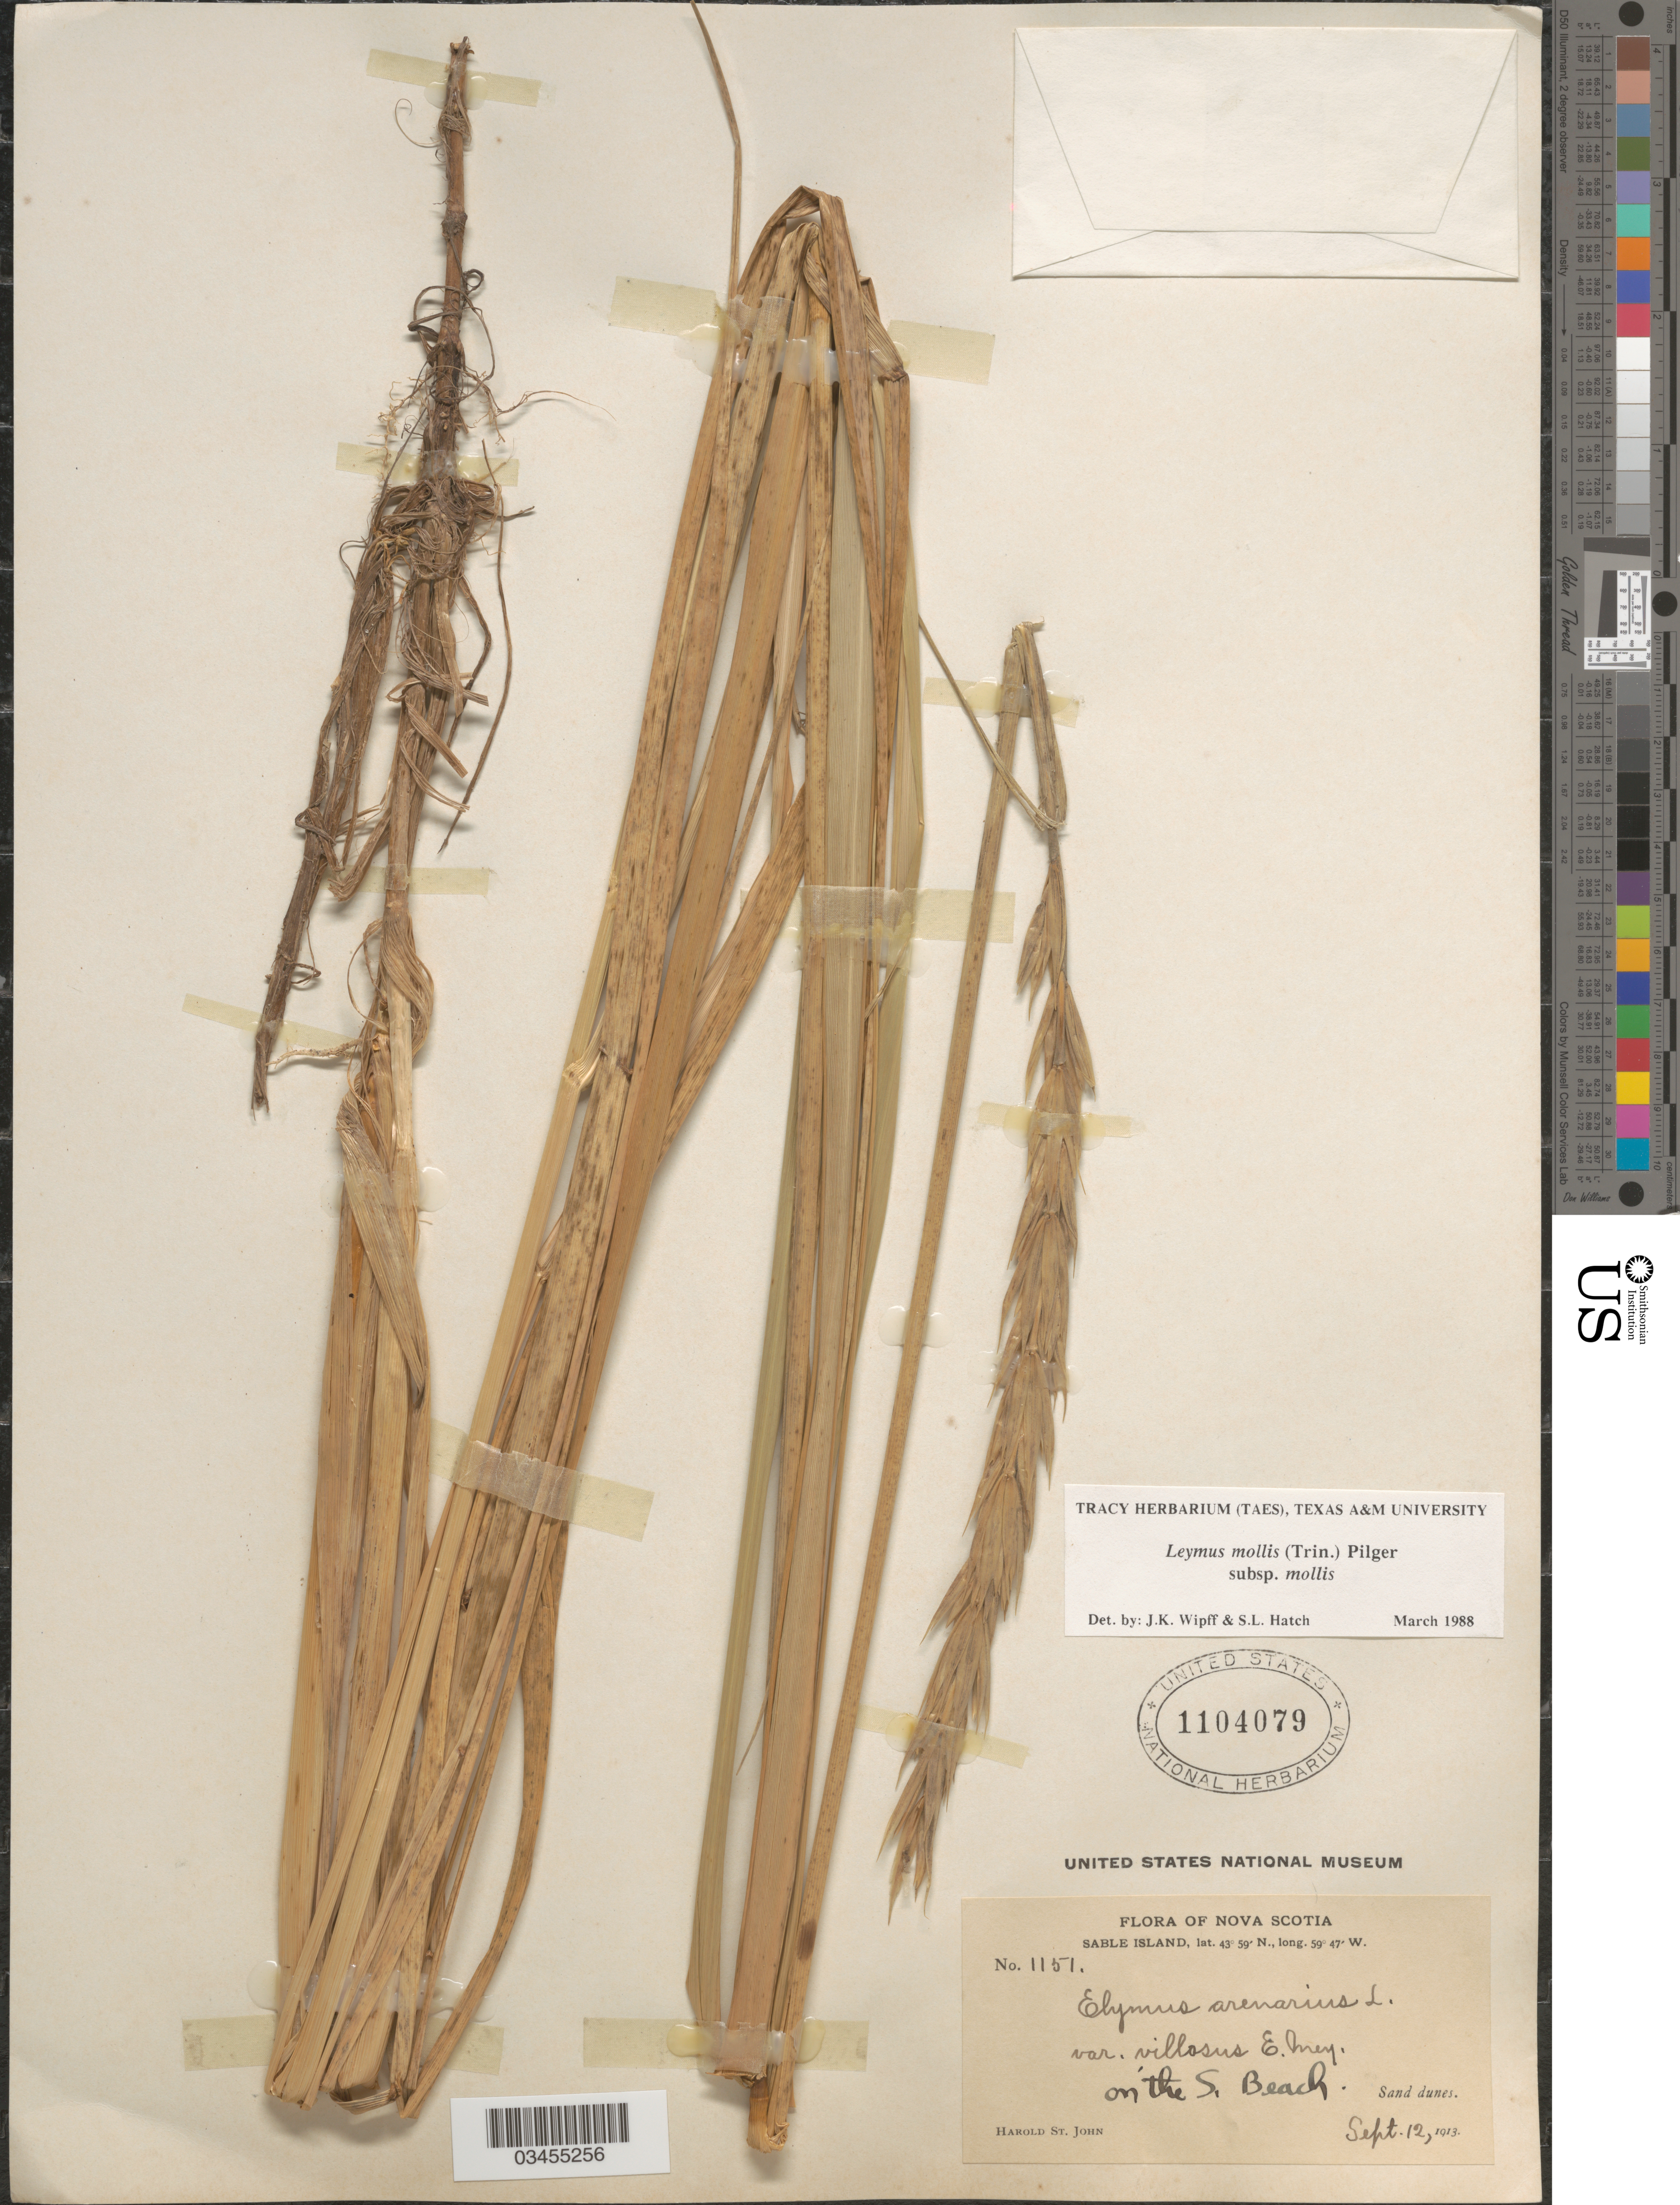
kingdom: Plantae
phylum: Tracheophyta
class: Liliopsida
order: Poales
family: Poaceae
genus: Leymus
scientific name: Leymus mollis subsp. mollis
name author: (Trin.) Pilg.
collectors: H. St. John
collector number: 1151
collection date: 1913-09-12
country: Canada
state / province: Nova Scotia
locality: Sable Island. On the S. Beach. Sand dunes.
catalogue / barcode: US 1104079